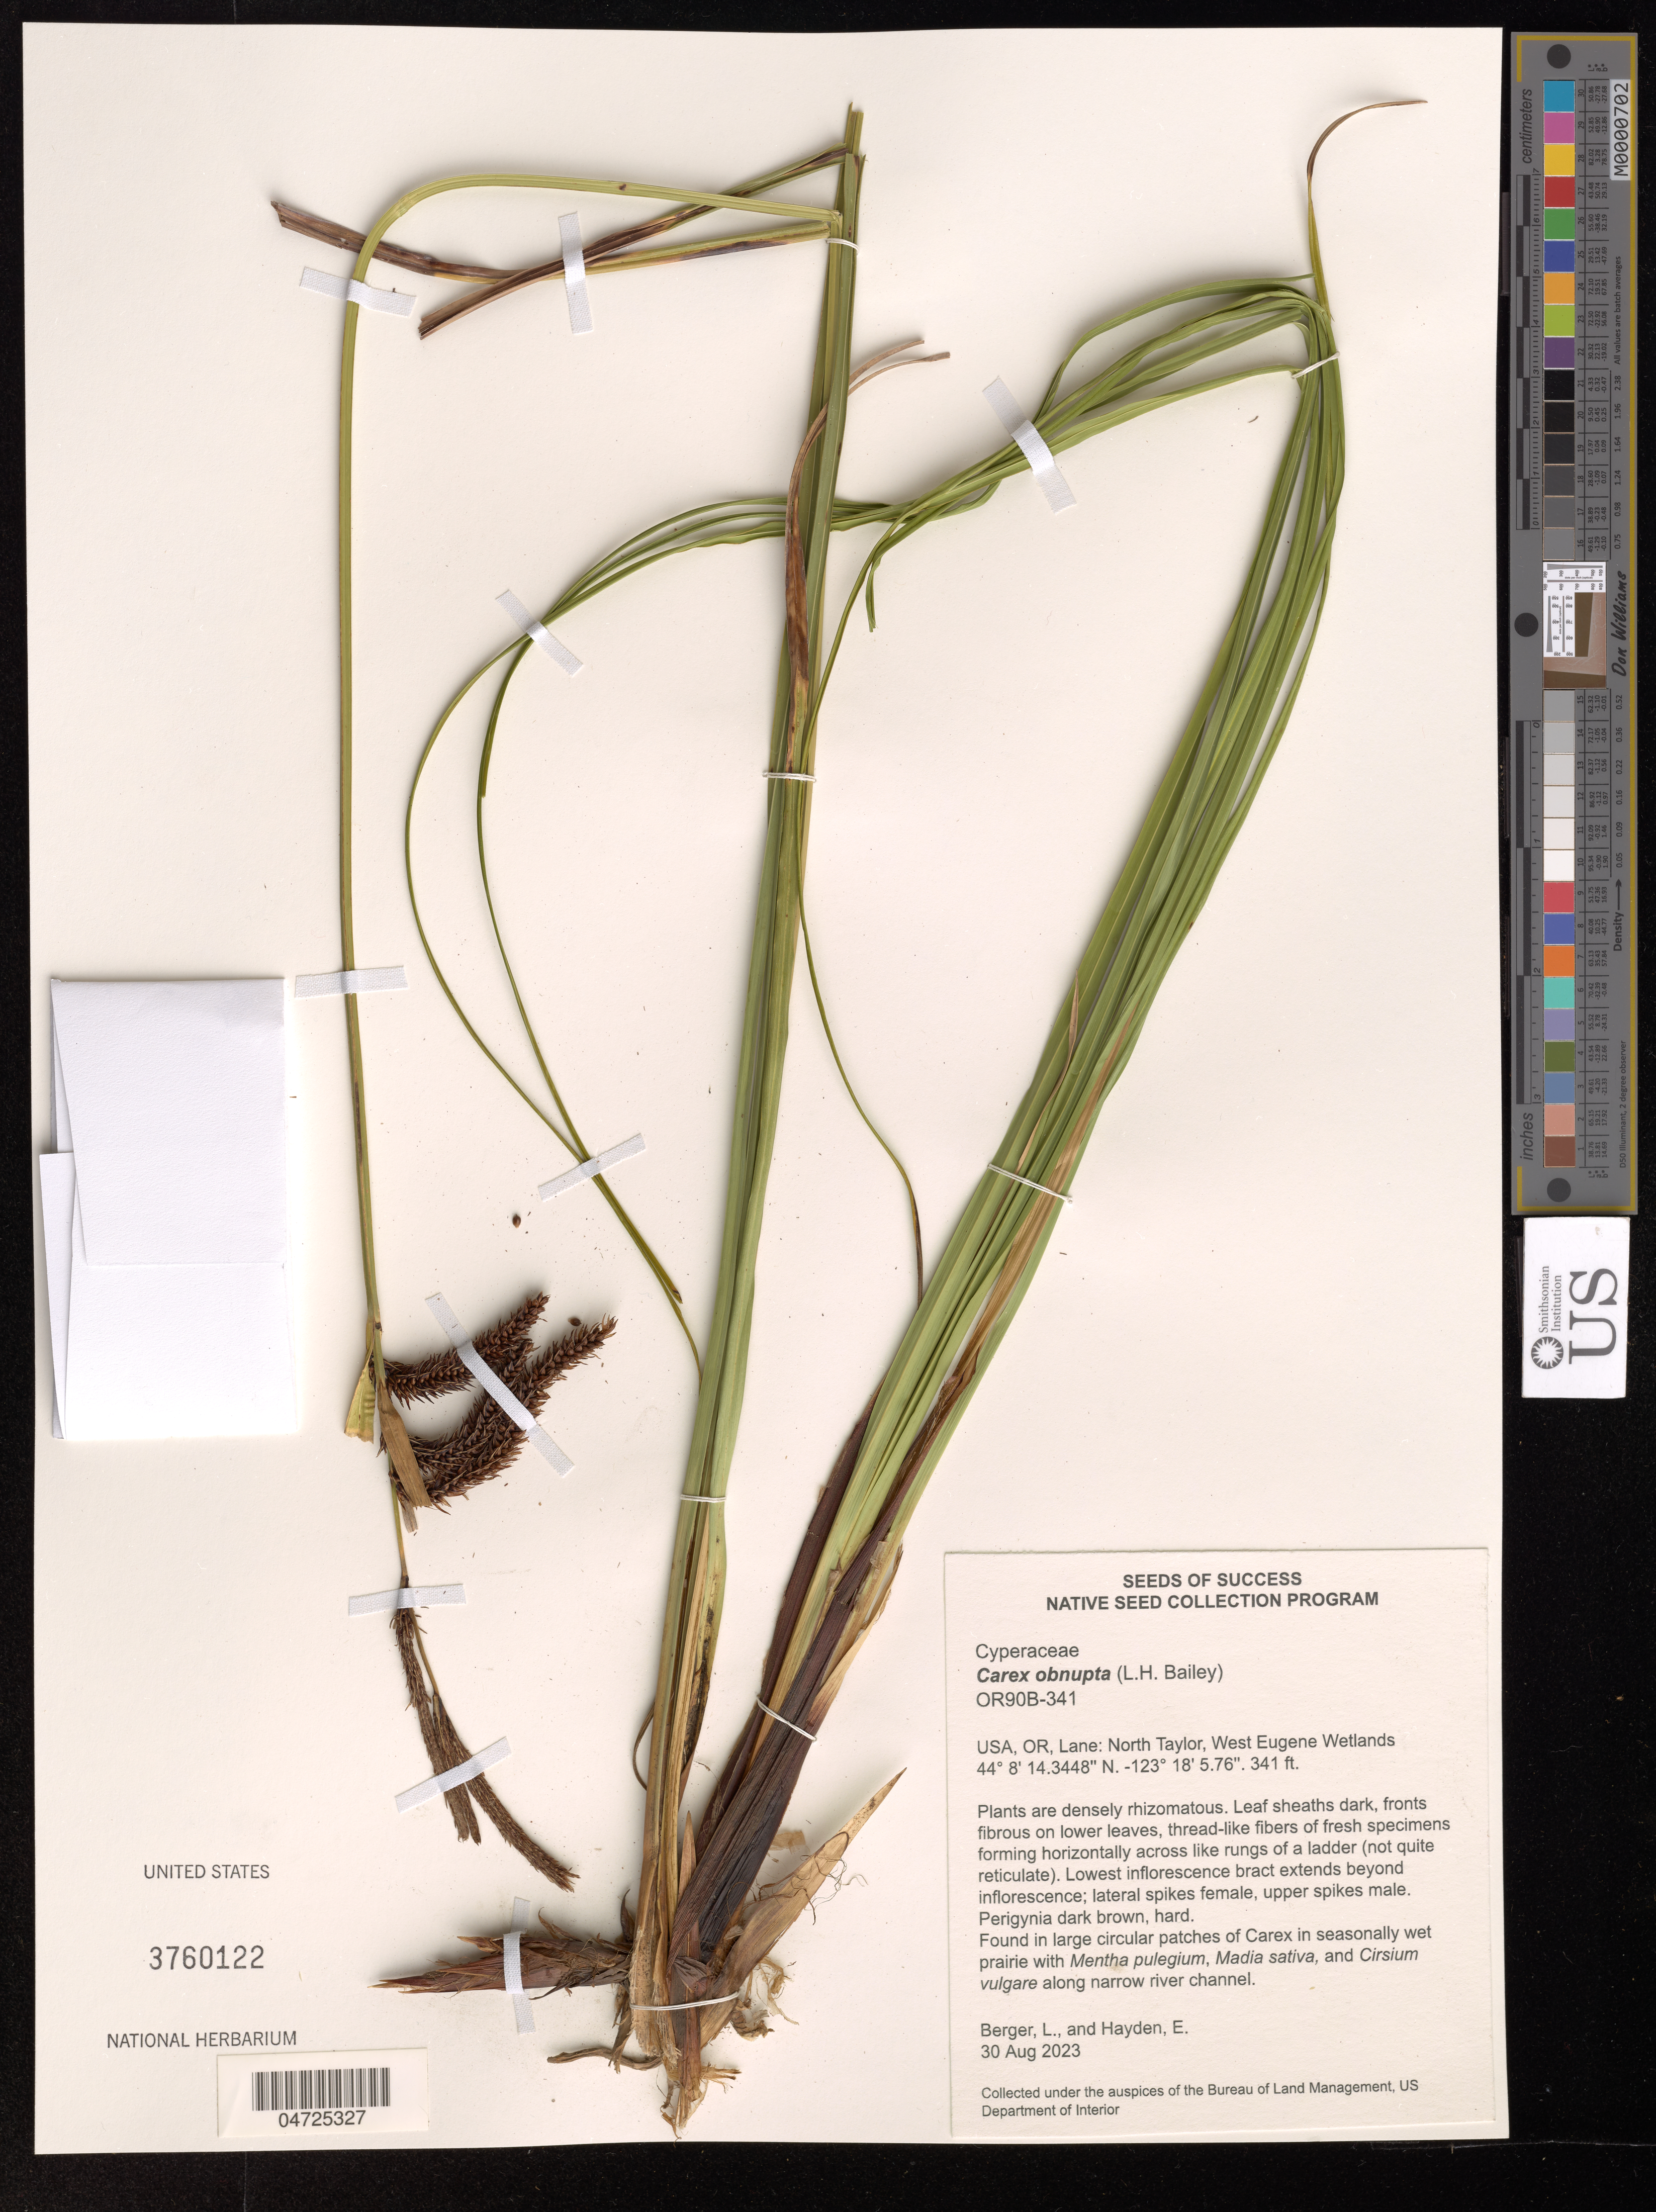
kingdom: Plantae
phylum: Tracheophyta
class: Liliopsida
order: Poales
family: Cyperaceae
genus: Carex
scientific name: Carex obnupta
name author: L.H. Bailey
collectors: L. Berger & E. Hayden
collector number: OR90B-341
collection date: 2023-08-30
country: United States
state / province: Oregon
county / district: Lane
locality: Lane: North Taylor, West Eugene Wetlands.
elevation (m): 104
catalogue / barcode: US 3760122